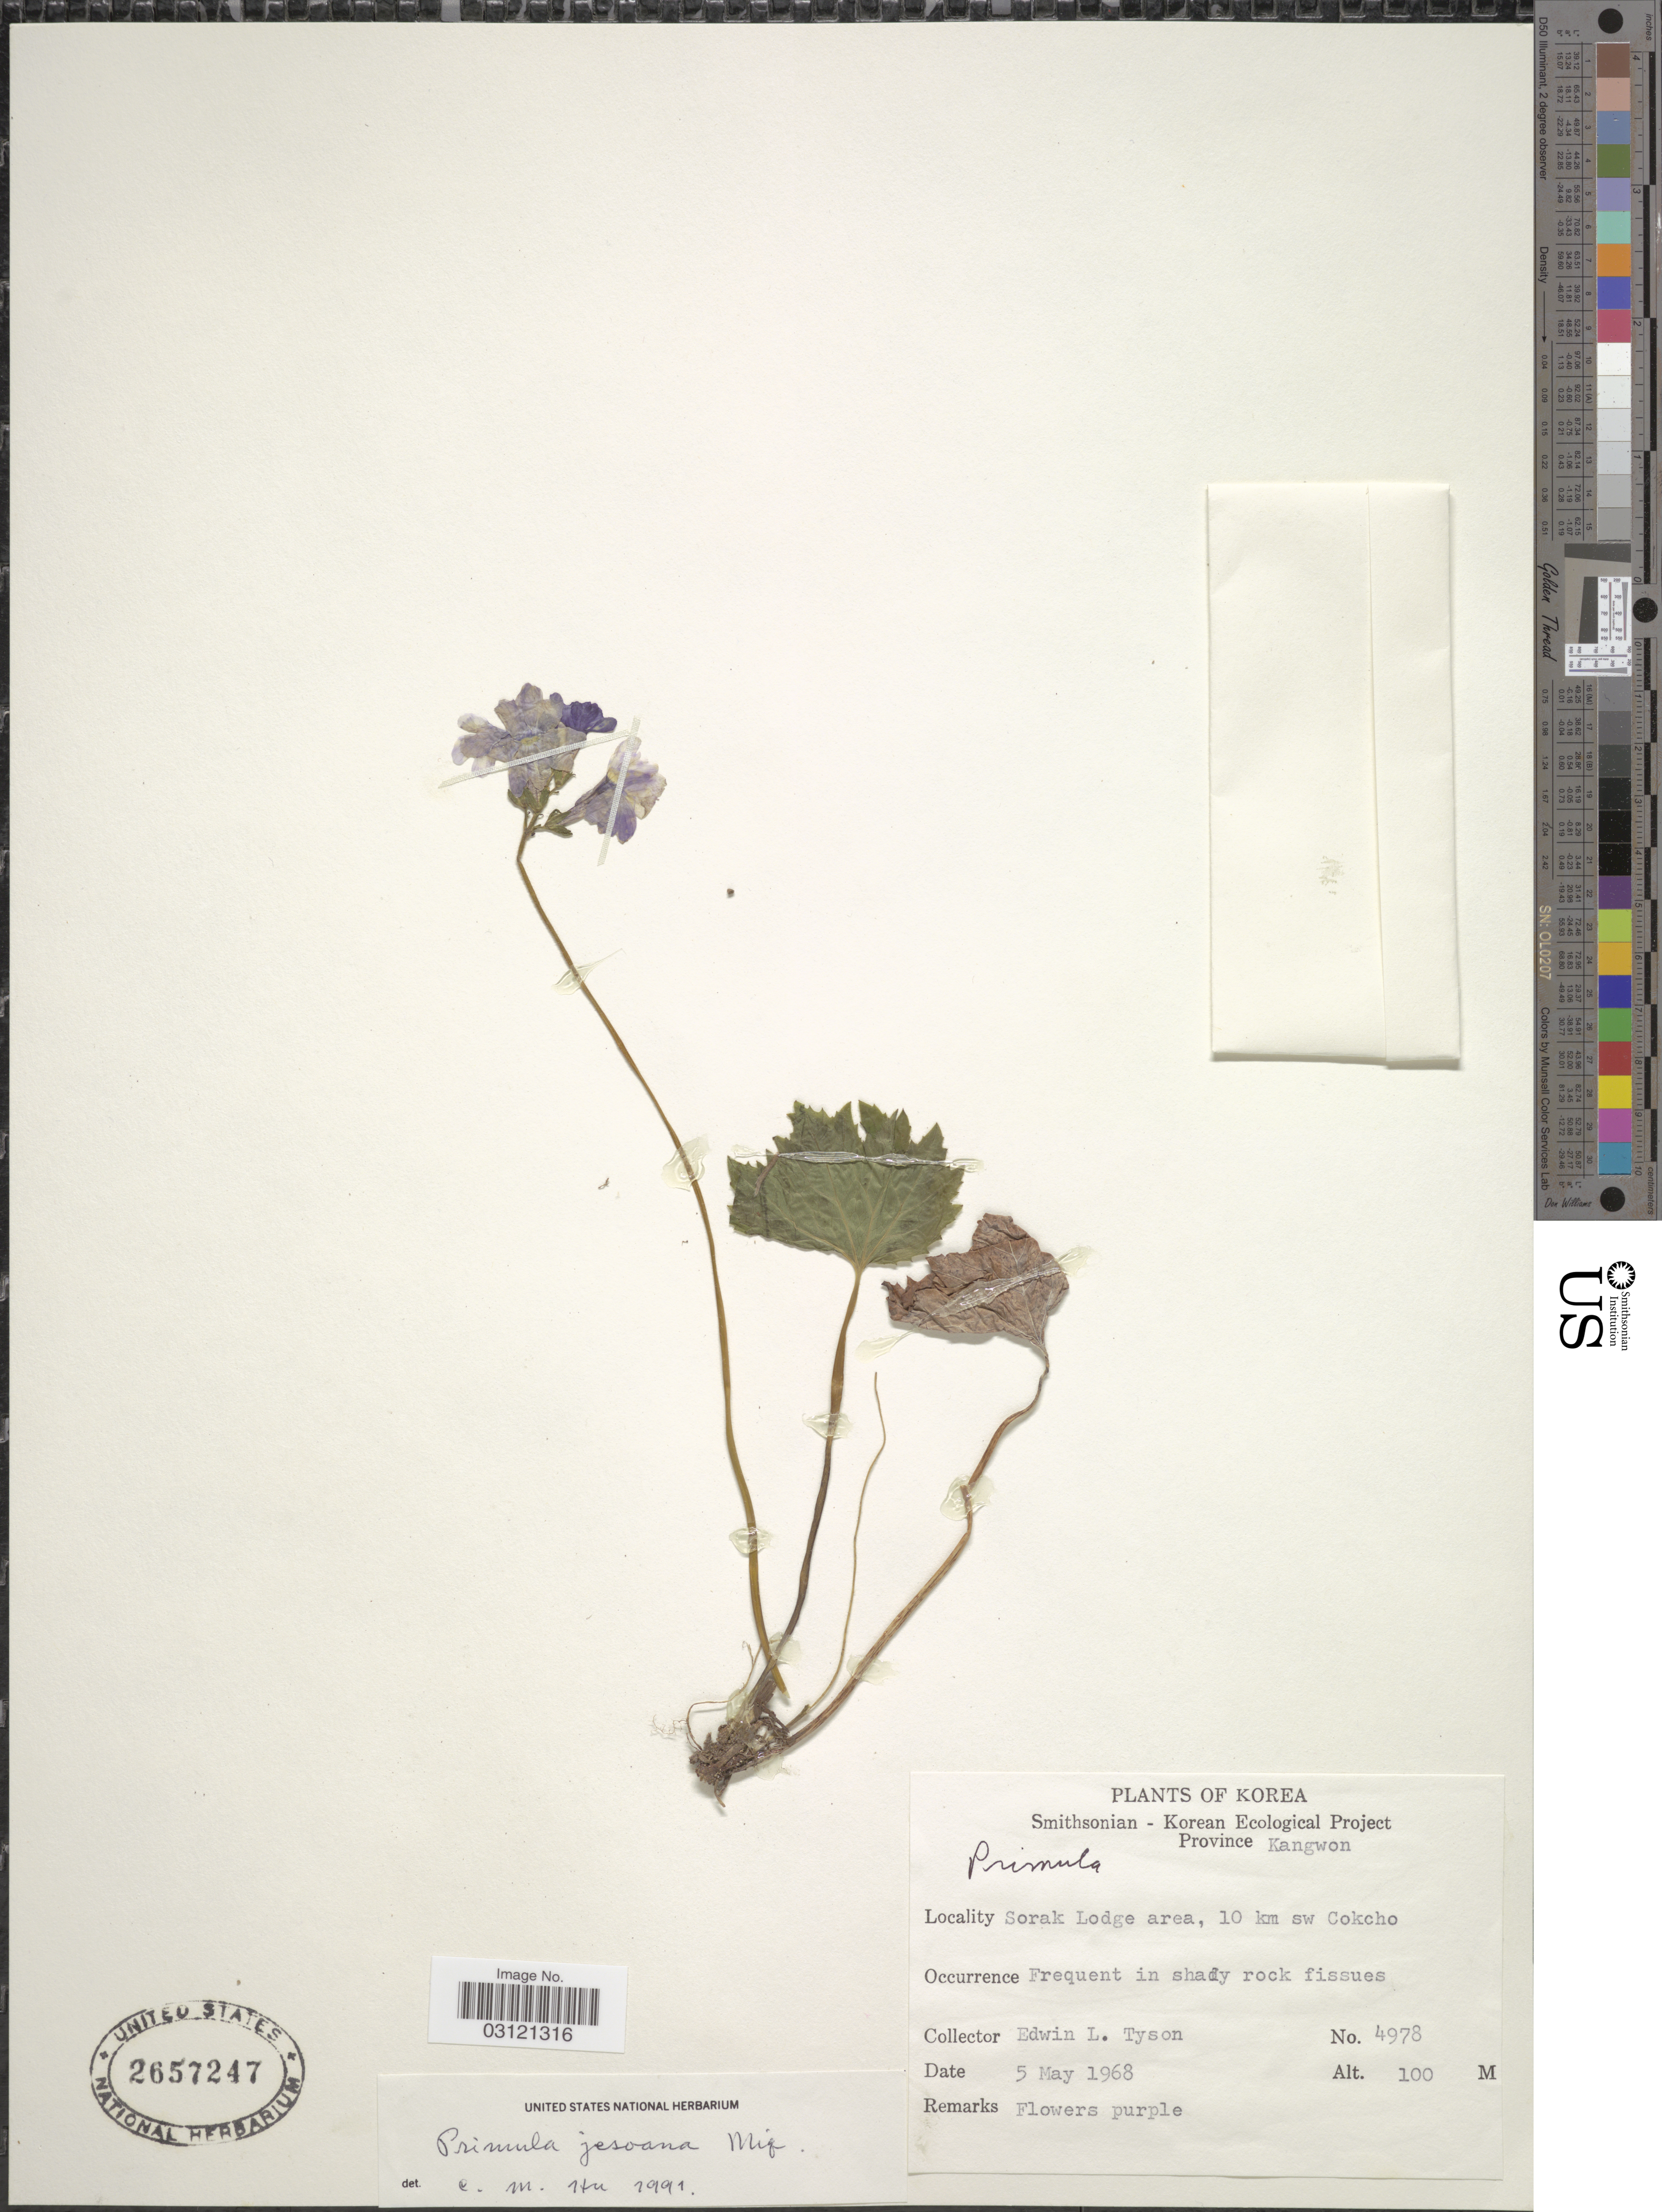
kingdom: Plantae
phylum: Tracheophyta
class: Magnoliopsida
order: Ericales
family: Primulaceae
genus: Primula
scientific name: Primula japonica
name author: A. Gray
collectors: E. L. Tyson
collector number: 4978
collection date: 1968-05-05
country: North Korea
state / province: Kangwon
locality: Province Kangwon, Sorak Lodge area, 10 km sw Cokcho.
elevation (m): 100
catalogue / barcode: US 2657247